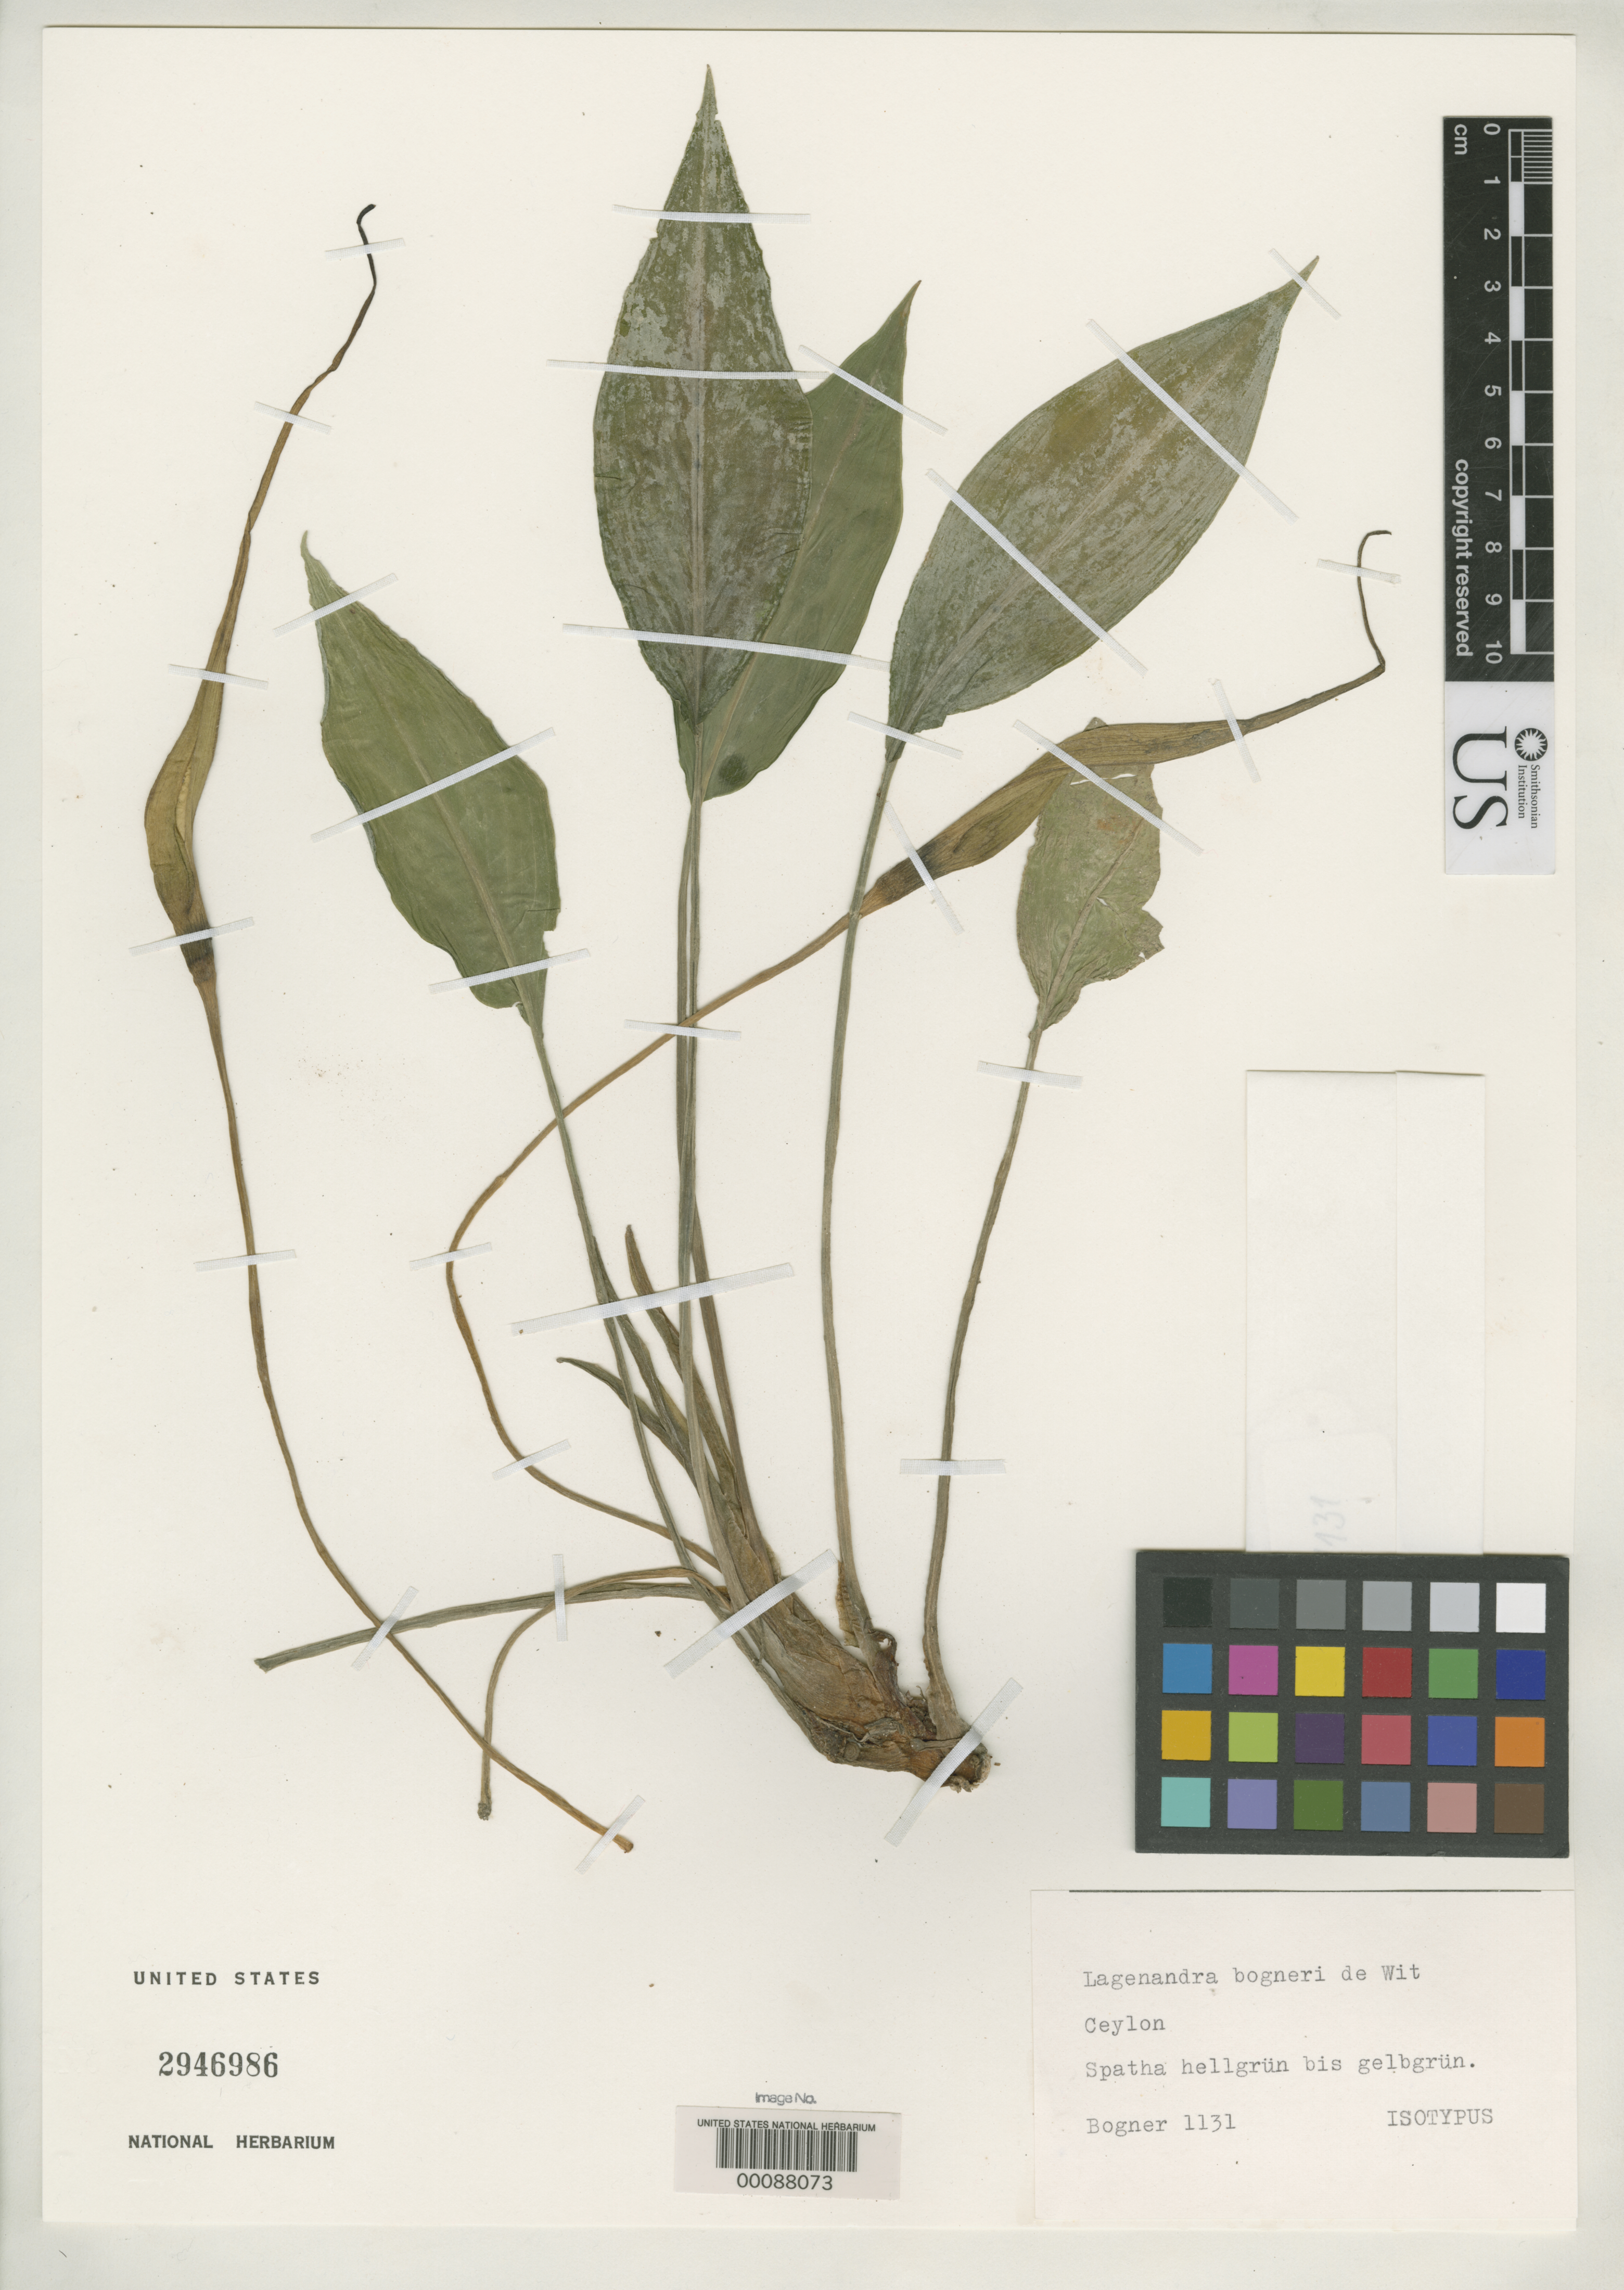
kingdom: Plantae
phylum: Tracheophyta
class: Liliopsida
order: Alismatales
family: Araceae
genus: Lagenandra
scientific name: Lagenandra bogneri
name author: de Wit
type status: Isotype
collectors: J. Bogner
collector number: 1131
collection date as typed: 1973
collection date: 1973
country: Sri Lanka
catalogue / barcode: US 2946986